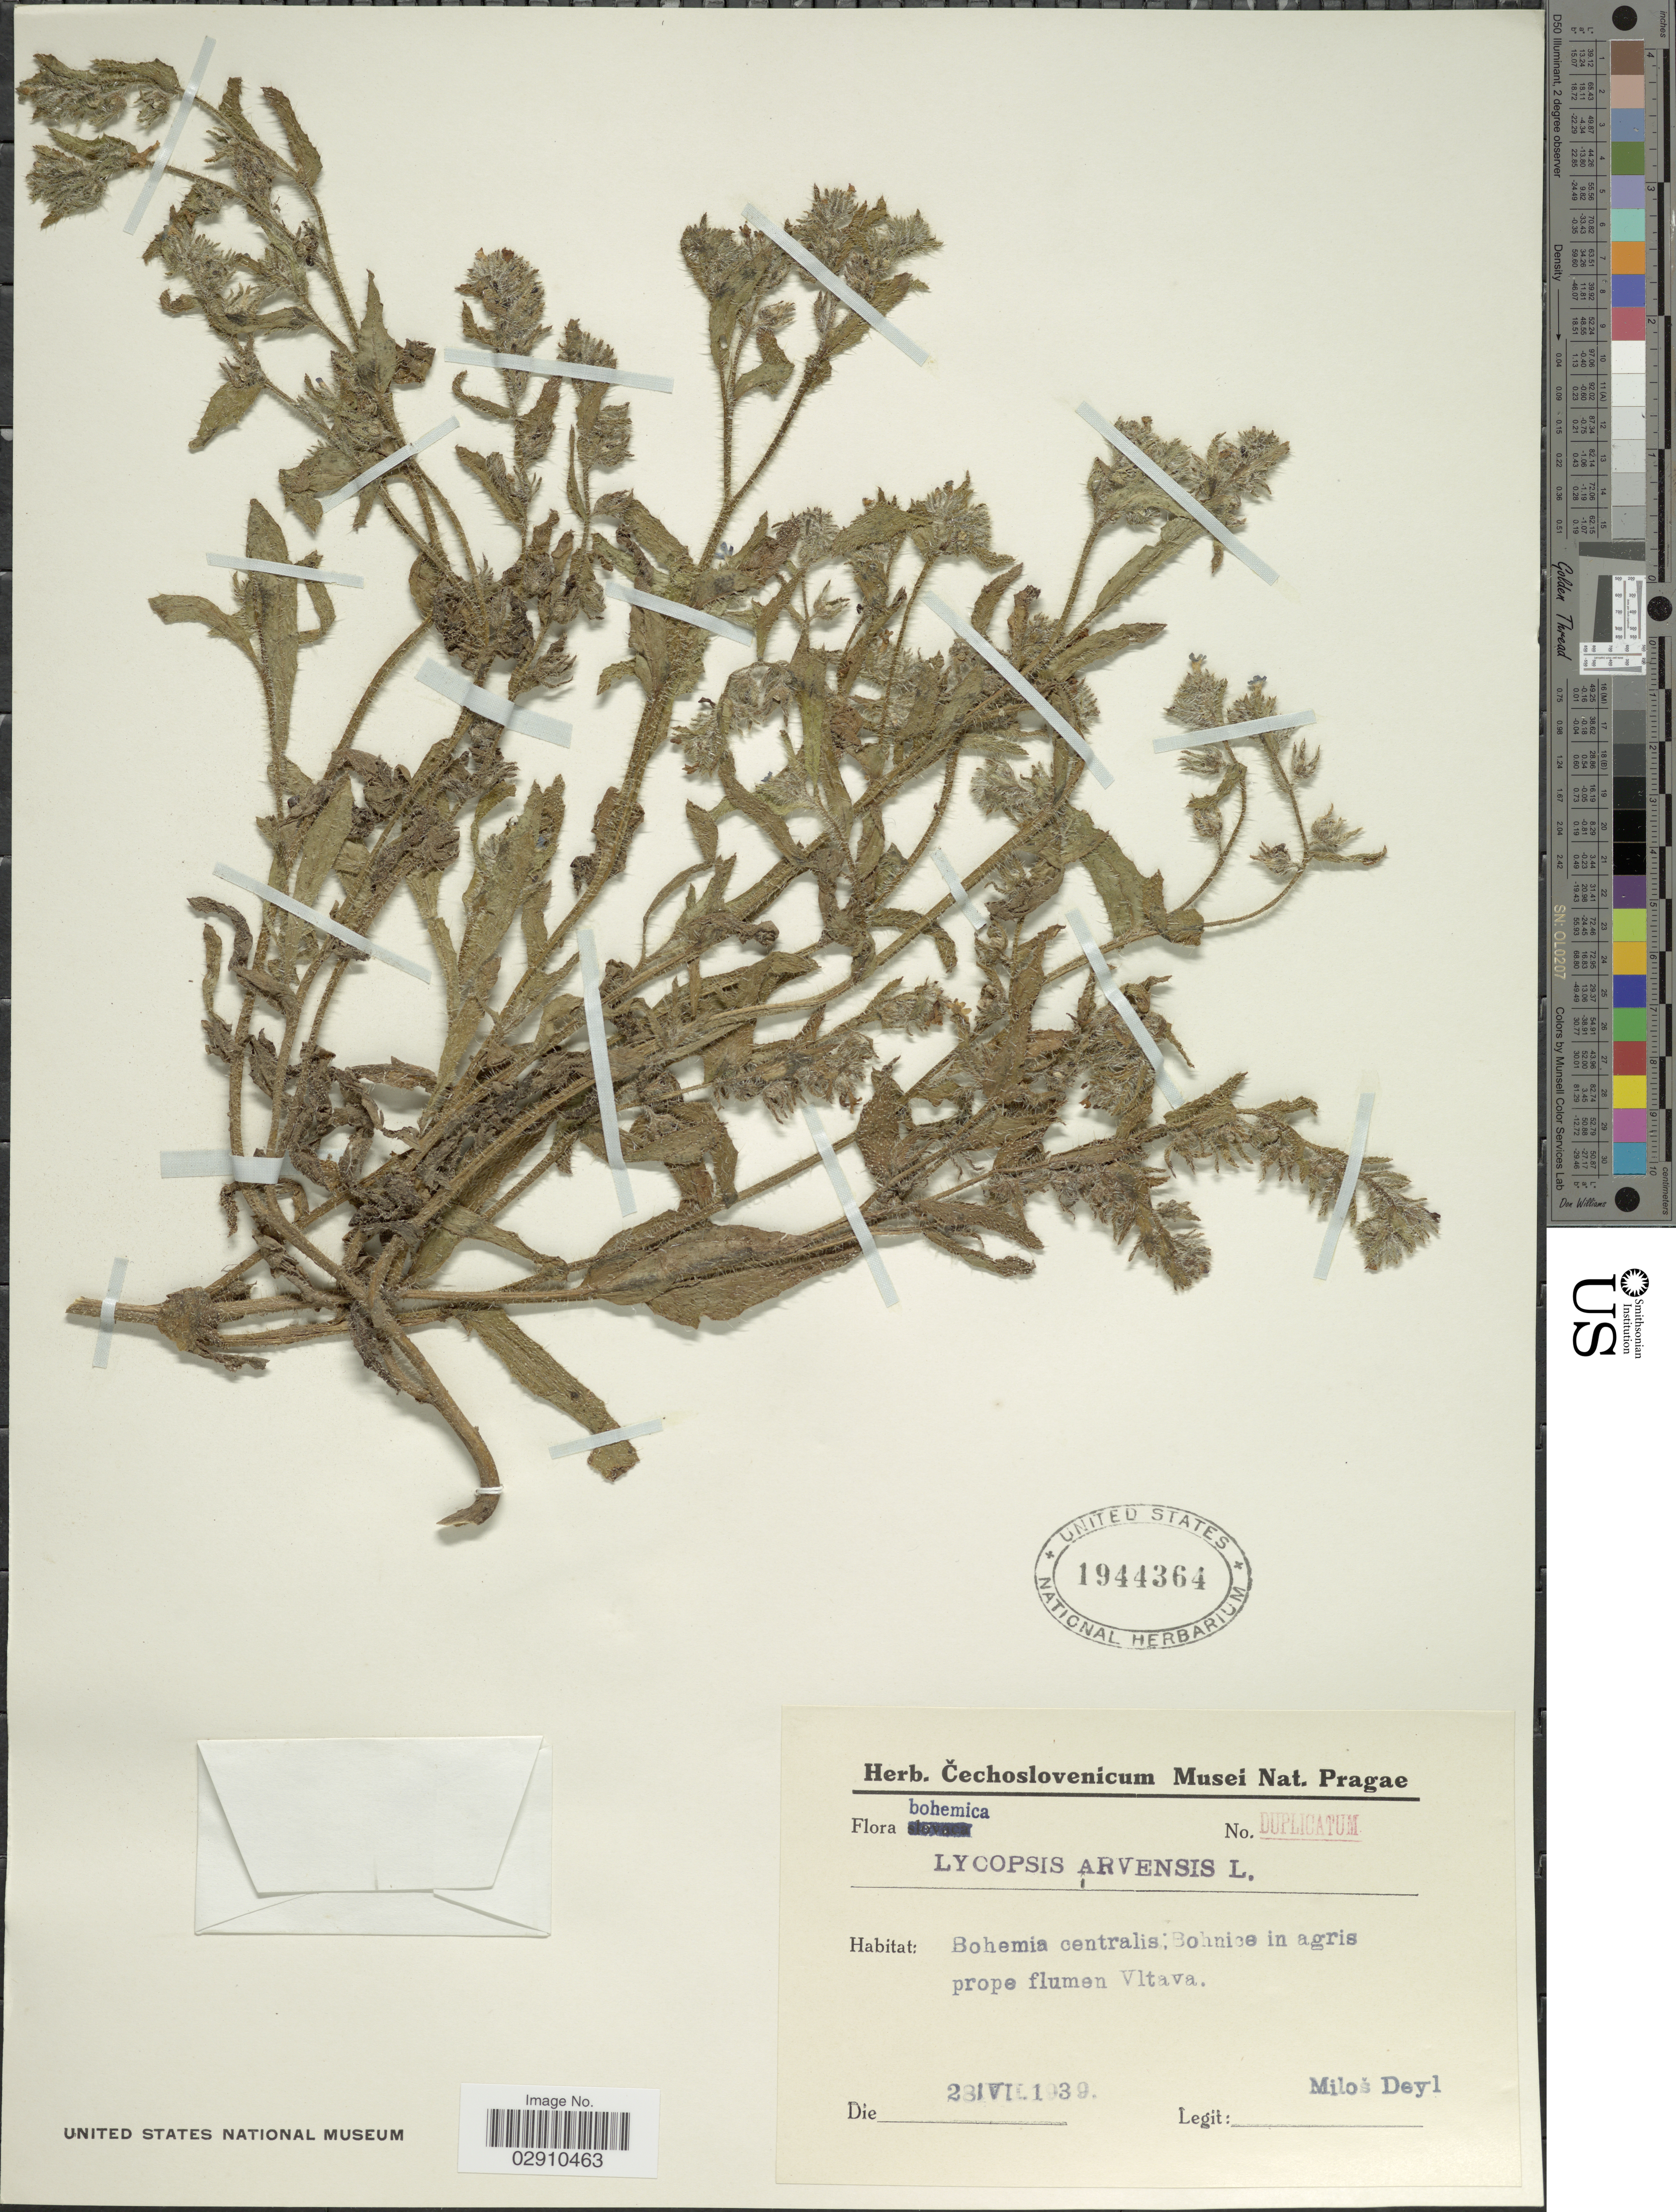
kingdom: Plantae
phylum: Tracheophyta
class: Magnoliopsida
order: Boraginales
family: Boraginaceae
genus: Lycopsis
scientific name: Lycopsis arvensis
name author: L.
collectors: M. Deyl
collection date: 1939-07-28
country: Czechia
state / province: Central Bohemian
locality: Bohemia centralis: Bohnice in agris prope flumen Vitava.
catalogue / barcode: US 1944364